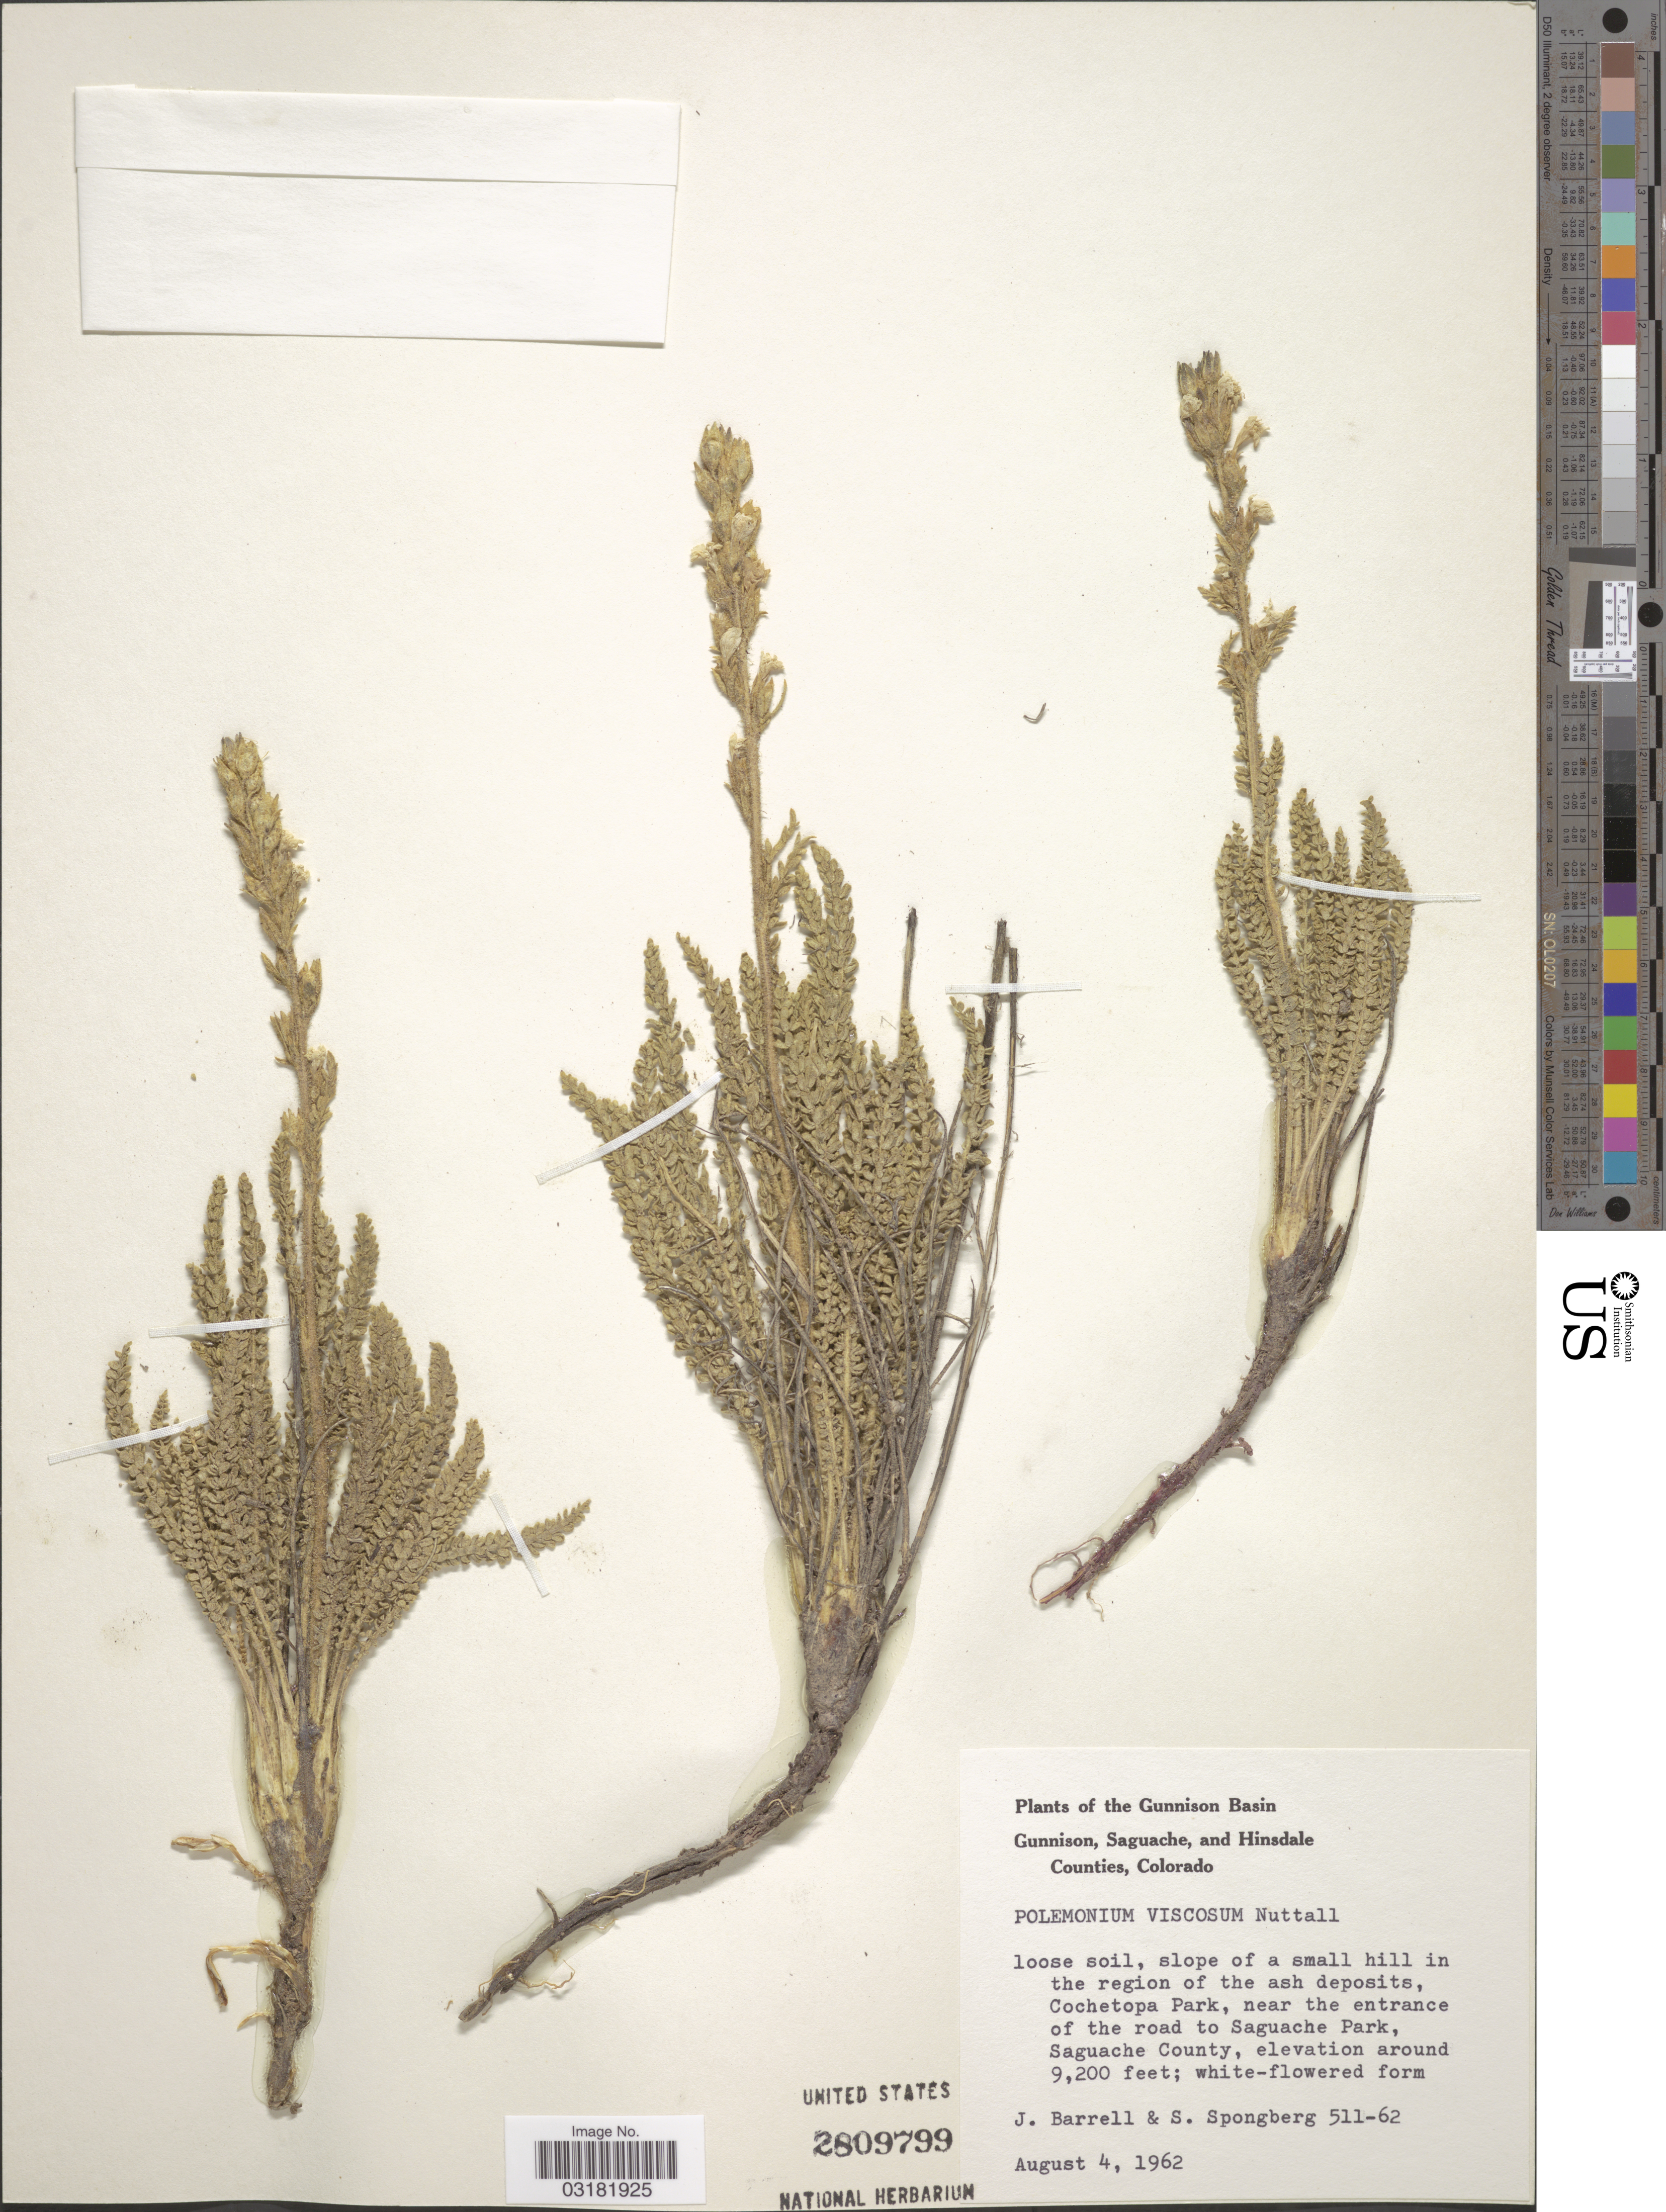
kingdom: Plantae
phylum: Tracheophyta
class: Magnoliopsida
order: Ericales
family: Polemoniaceae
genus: Polemonium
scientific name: Polemonium viscosum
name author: Nutt.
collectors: J. Barrell & S. A.Spongberg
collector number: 511-62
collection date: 1962-08-04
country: United States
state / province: Colorado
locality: The Gunnison Basin, Gunnison, Saguache, and Hinsdale Counties, loose soil, slope of a small hill in the region of the ash deposits, Cochetopa Park, near the entrance of the road to Saguache Park, Saguache County.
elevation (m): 2804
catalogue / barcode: US 2809799